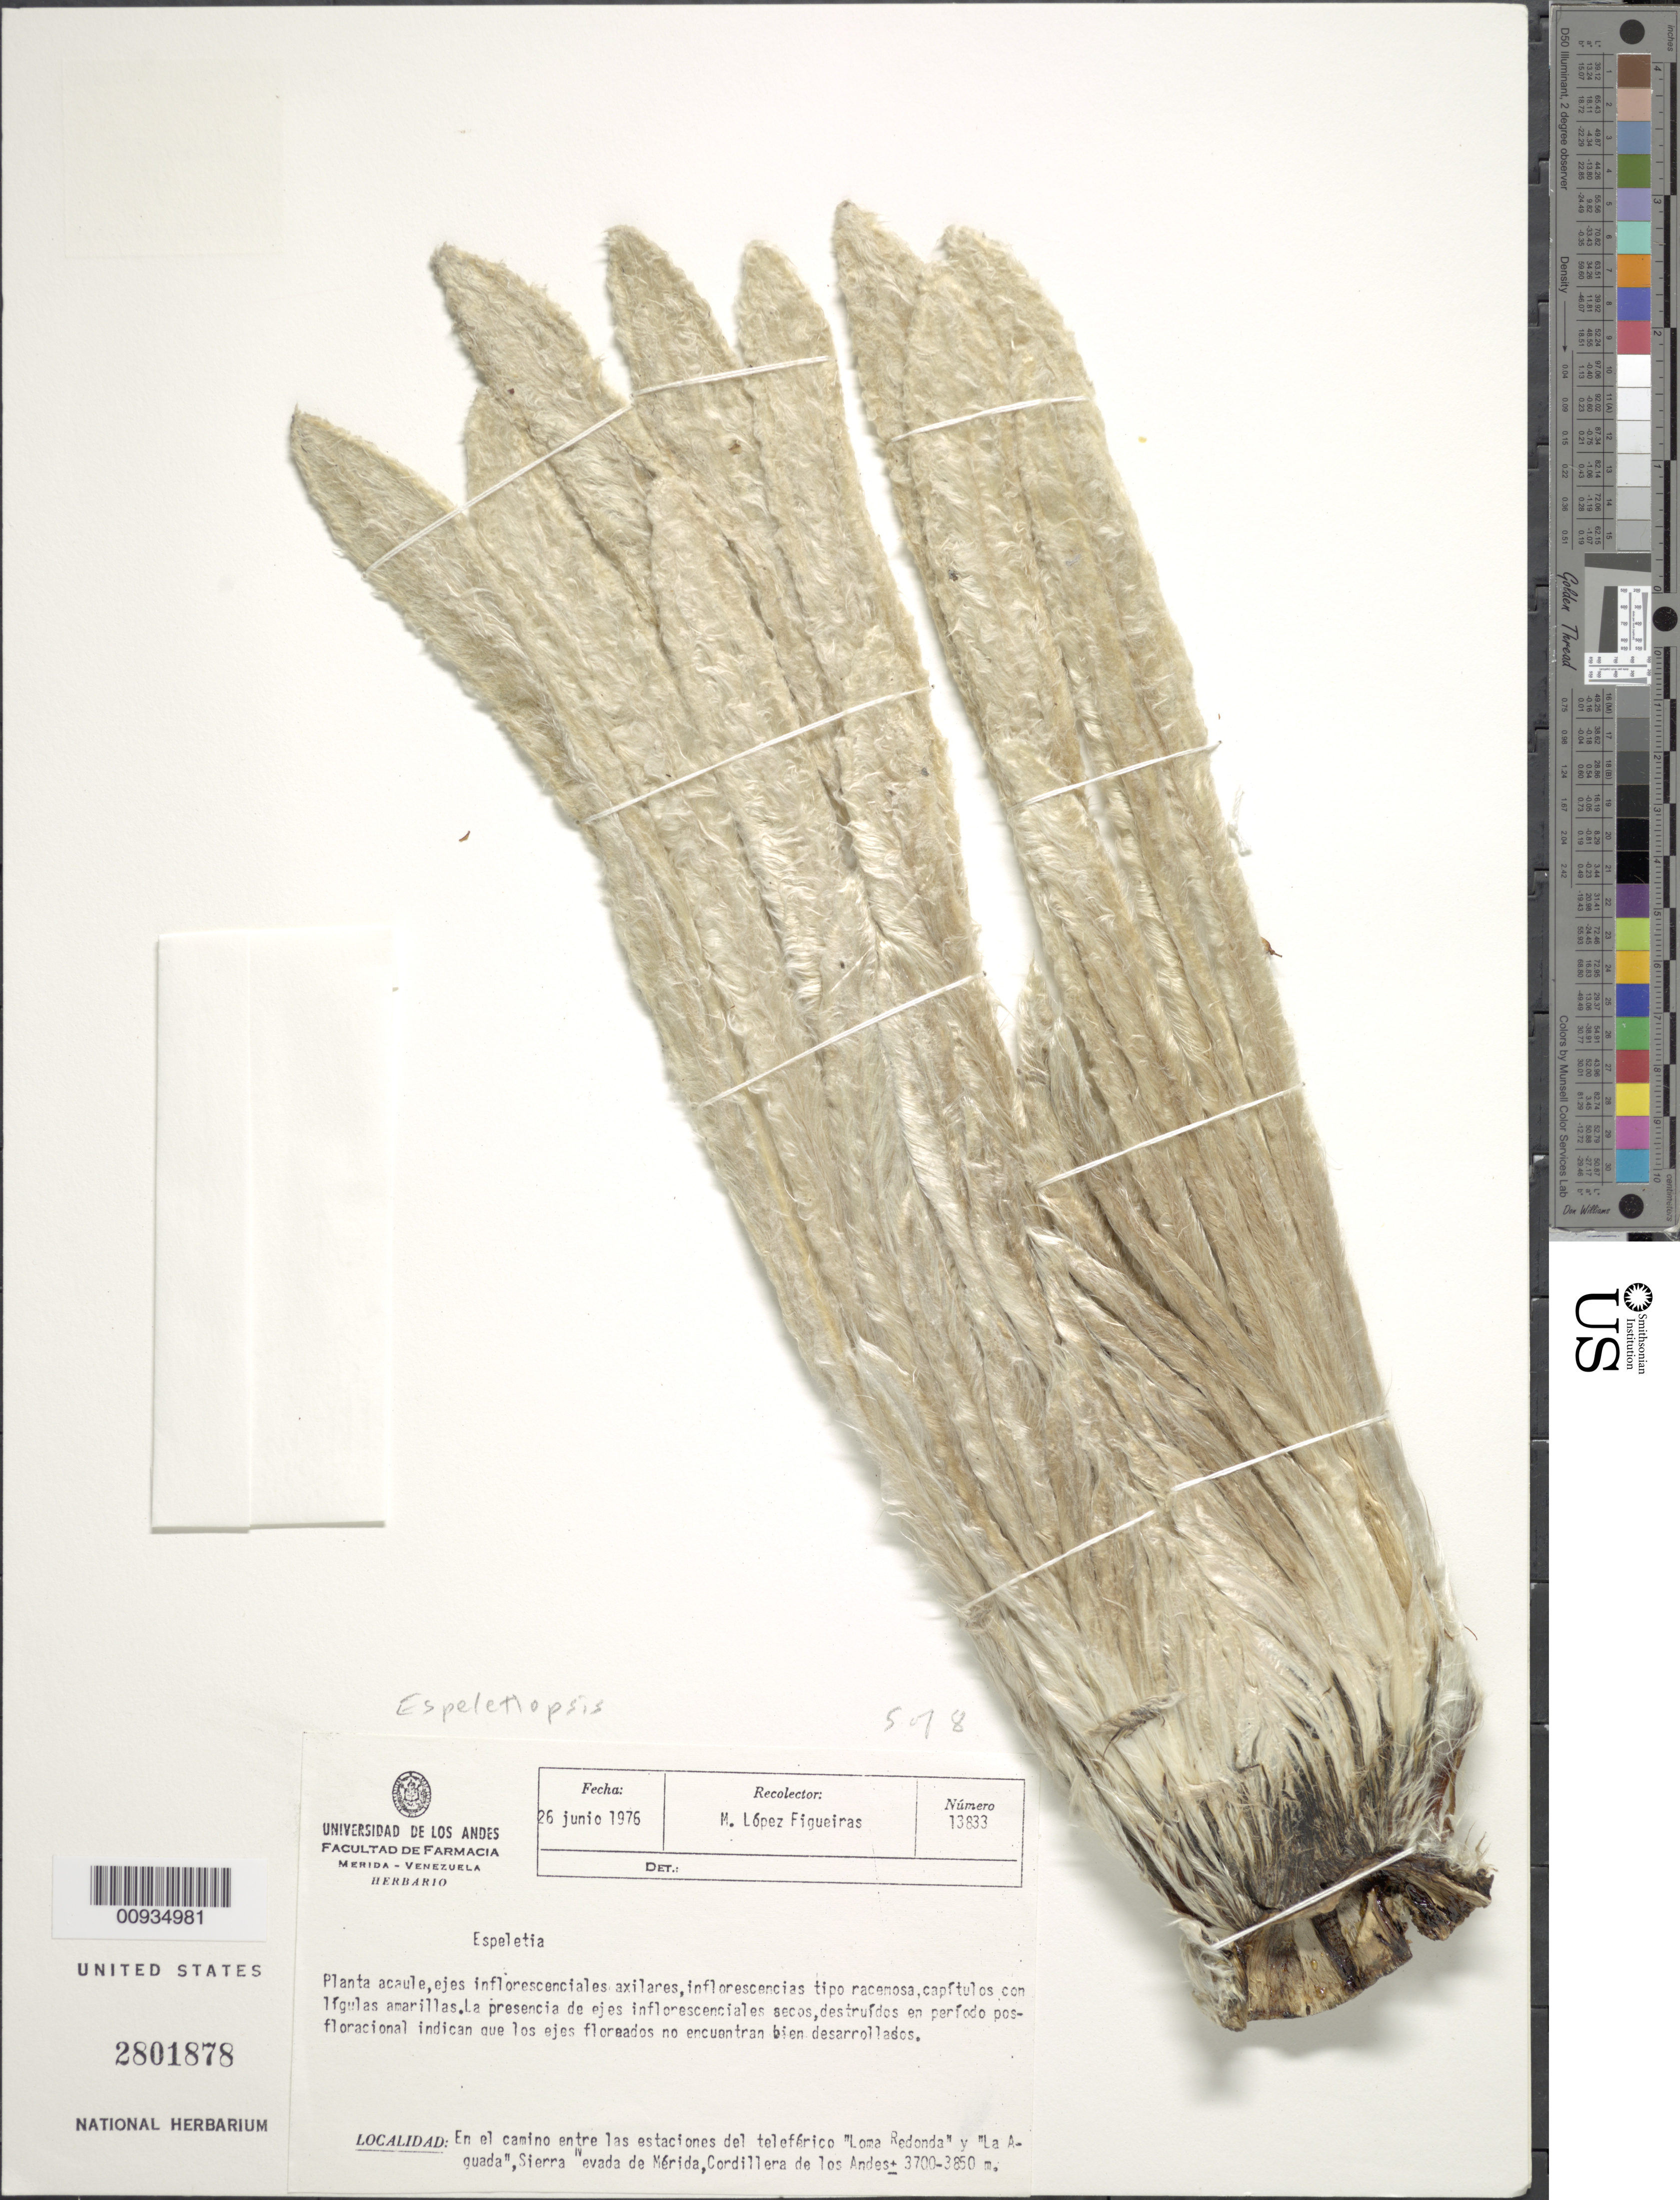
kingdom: Plantae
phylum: Tracheophyta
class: Magnoliopsida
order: Asterales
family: Asteraceae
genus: Espeletiopsis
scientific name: Espeletiopsis pozoensis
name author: (Cuatrec.) Cuatrec.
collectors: M. López Figueiras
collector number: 13833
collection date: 1976-06-26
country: Venezuela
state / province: Mérida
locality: En el camino entre las ostaciones del teleferico Loma Redonda y La Aguada, Sierra Nevada, de Merida, Cordillera de Los Andes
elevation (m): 3700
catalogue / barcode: US 2801878